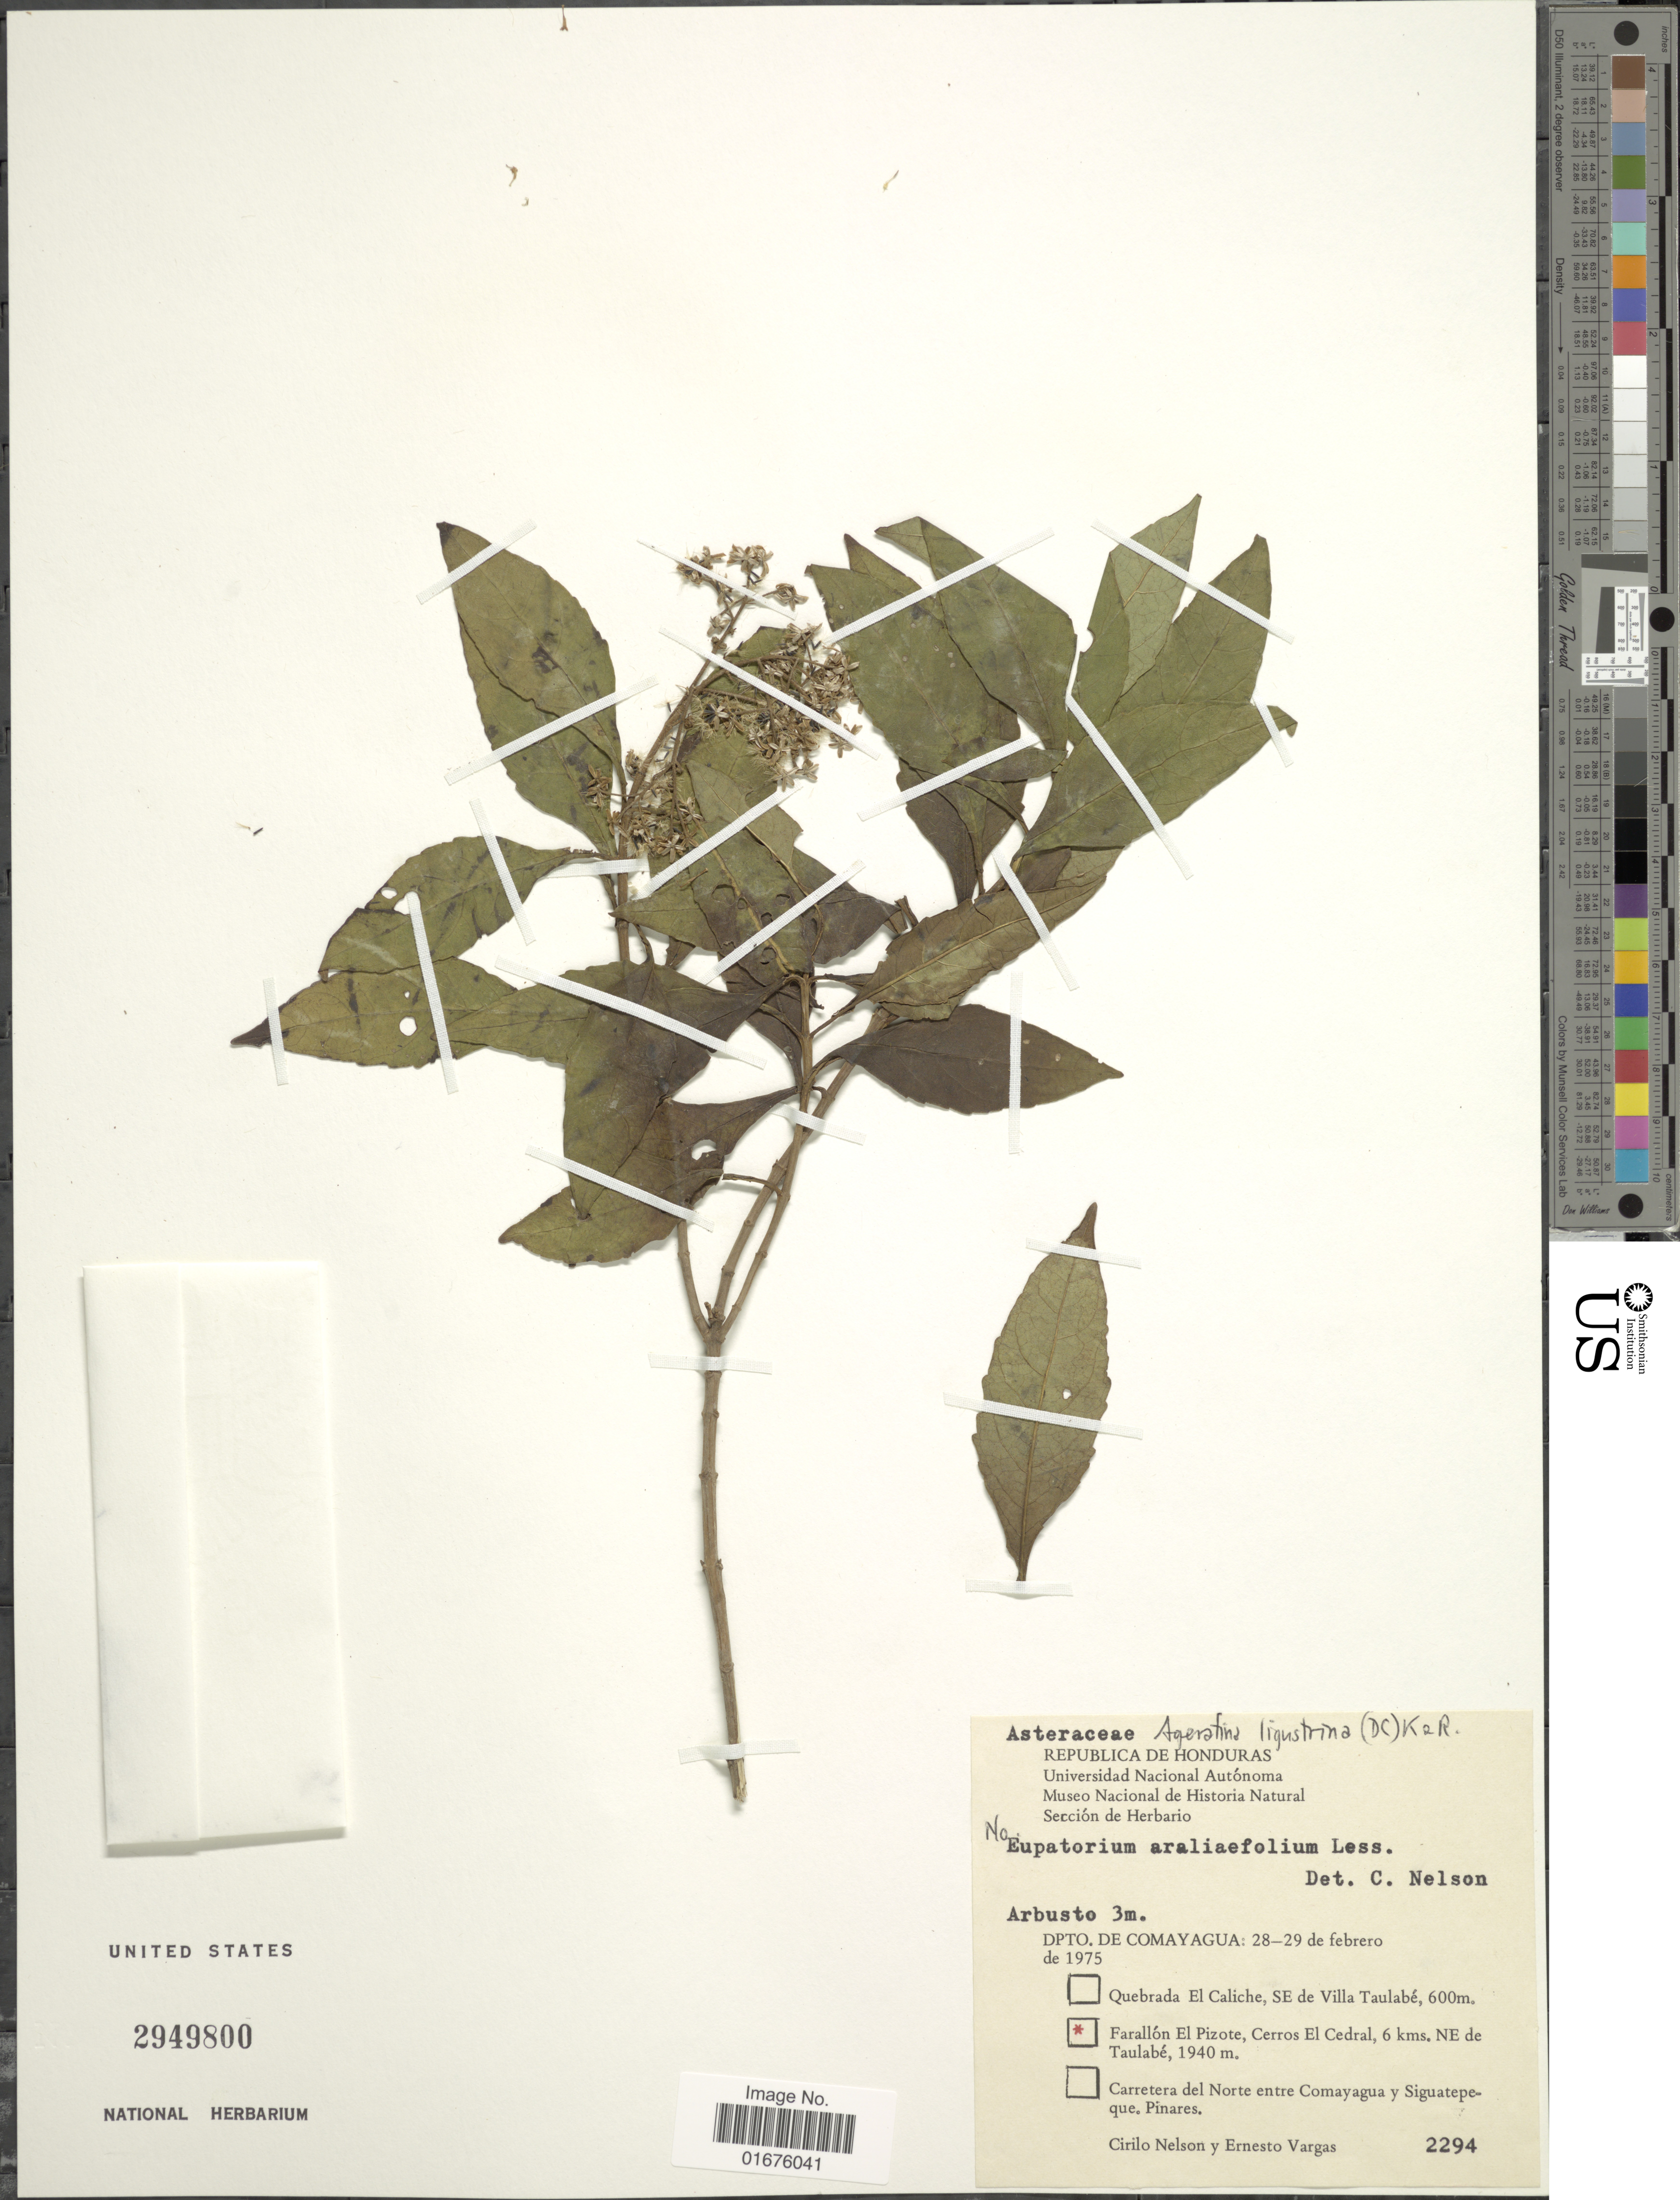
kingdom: Plantae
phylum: Tracheophyta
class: Magnoliopsida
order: Asterales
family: Asteraceae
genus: Ageratina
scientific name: Ageratina ligustrina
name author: (DC.) R.M. King & H. Rob.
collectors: C. H. Nelson & E. Vargas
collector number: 2294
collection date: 1975-02-28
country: Honduras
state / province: Comayagua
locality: Farallón El Pizote, Cerros El Cedral, 6 kms, NE de Taulabé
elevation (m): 1940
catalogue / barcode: US 2949800